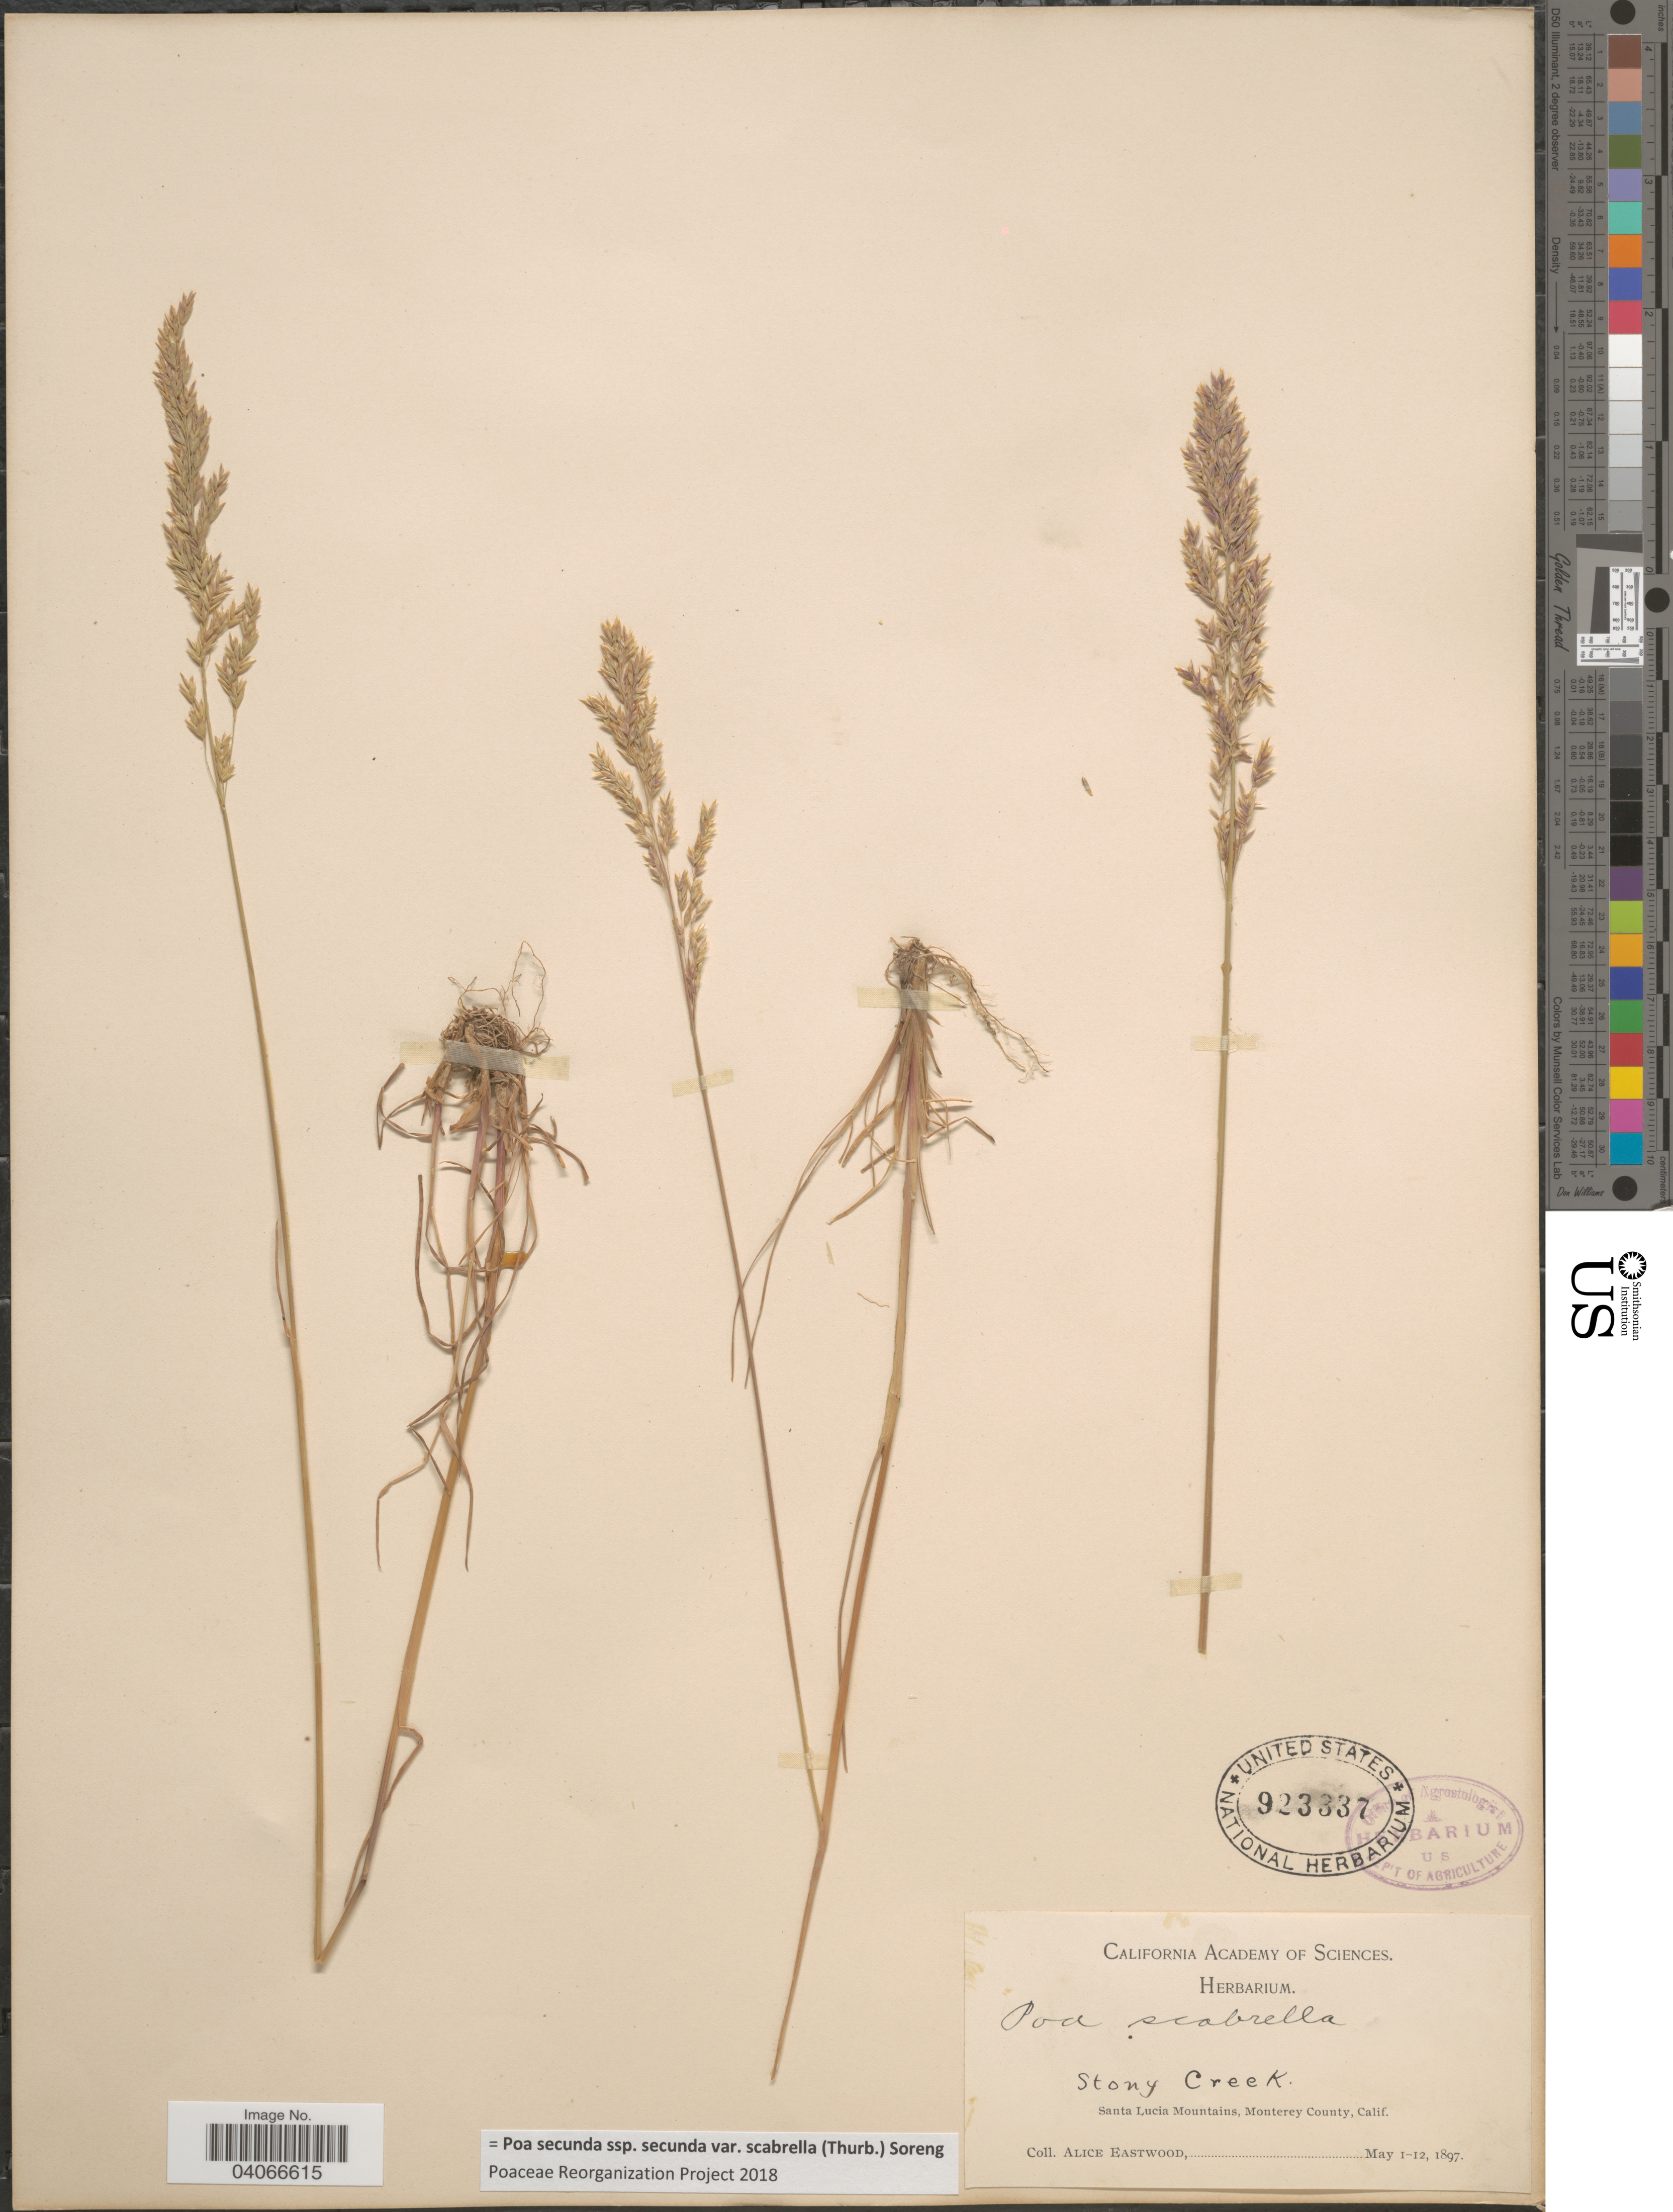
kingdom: Plantae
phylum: Tracheophyta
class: Liliopsida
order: Poales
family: Poaceae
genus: Poa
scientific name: Poa secunda subsp. secunda var. scabrella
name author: (Thurb.) Soreng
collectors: A. Eastwood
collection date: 1897-05-01/1897-05-12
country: United States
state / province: California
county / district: Monterey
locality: Stony Creek. Santa Lucia Mountains, Monterey County.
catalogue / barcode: US 923337